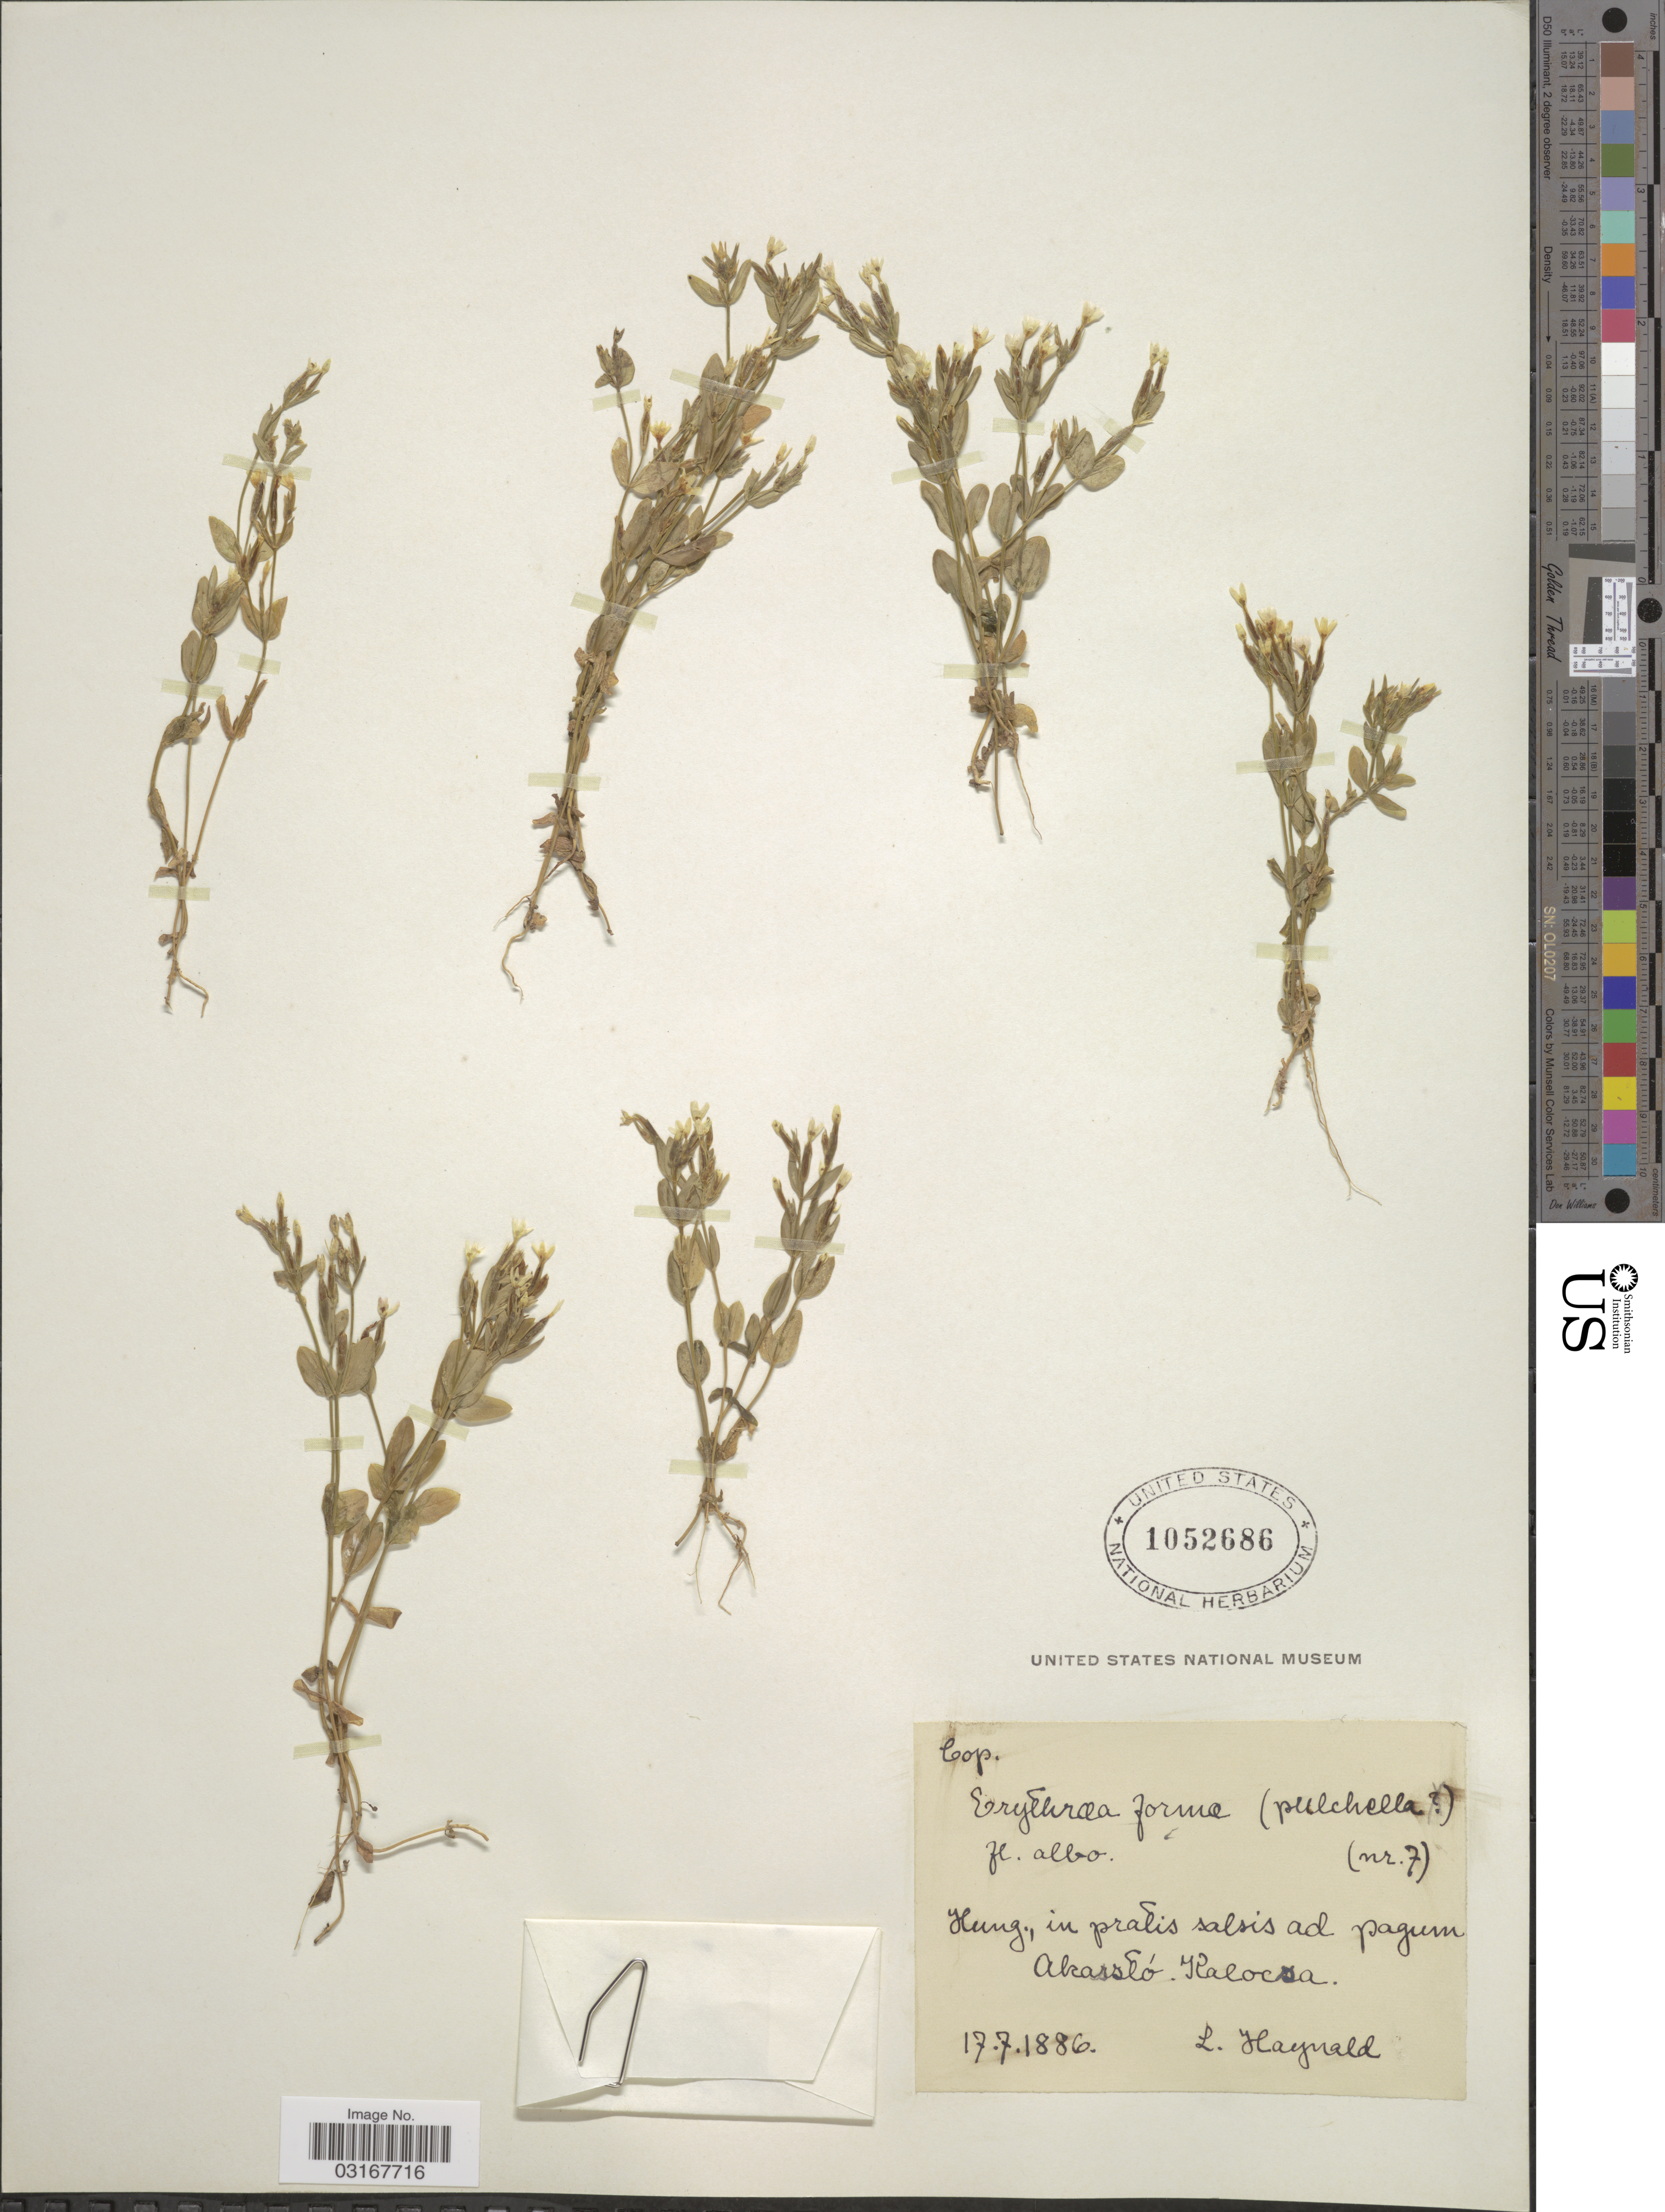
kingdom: Plantae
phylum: Tracheophyta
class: Magnoliopsida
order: Gentianales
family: Gentianaceae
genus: Centaurium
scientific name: Centaurium pulchellum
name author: (Sw.) Druce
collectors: L. Haynald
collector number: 7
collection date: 1886-07-17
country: Hungary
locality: In pratis salsis ad pagum Akarslo [interpreted]. Kalocsa.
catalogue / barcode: US 1052686